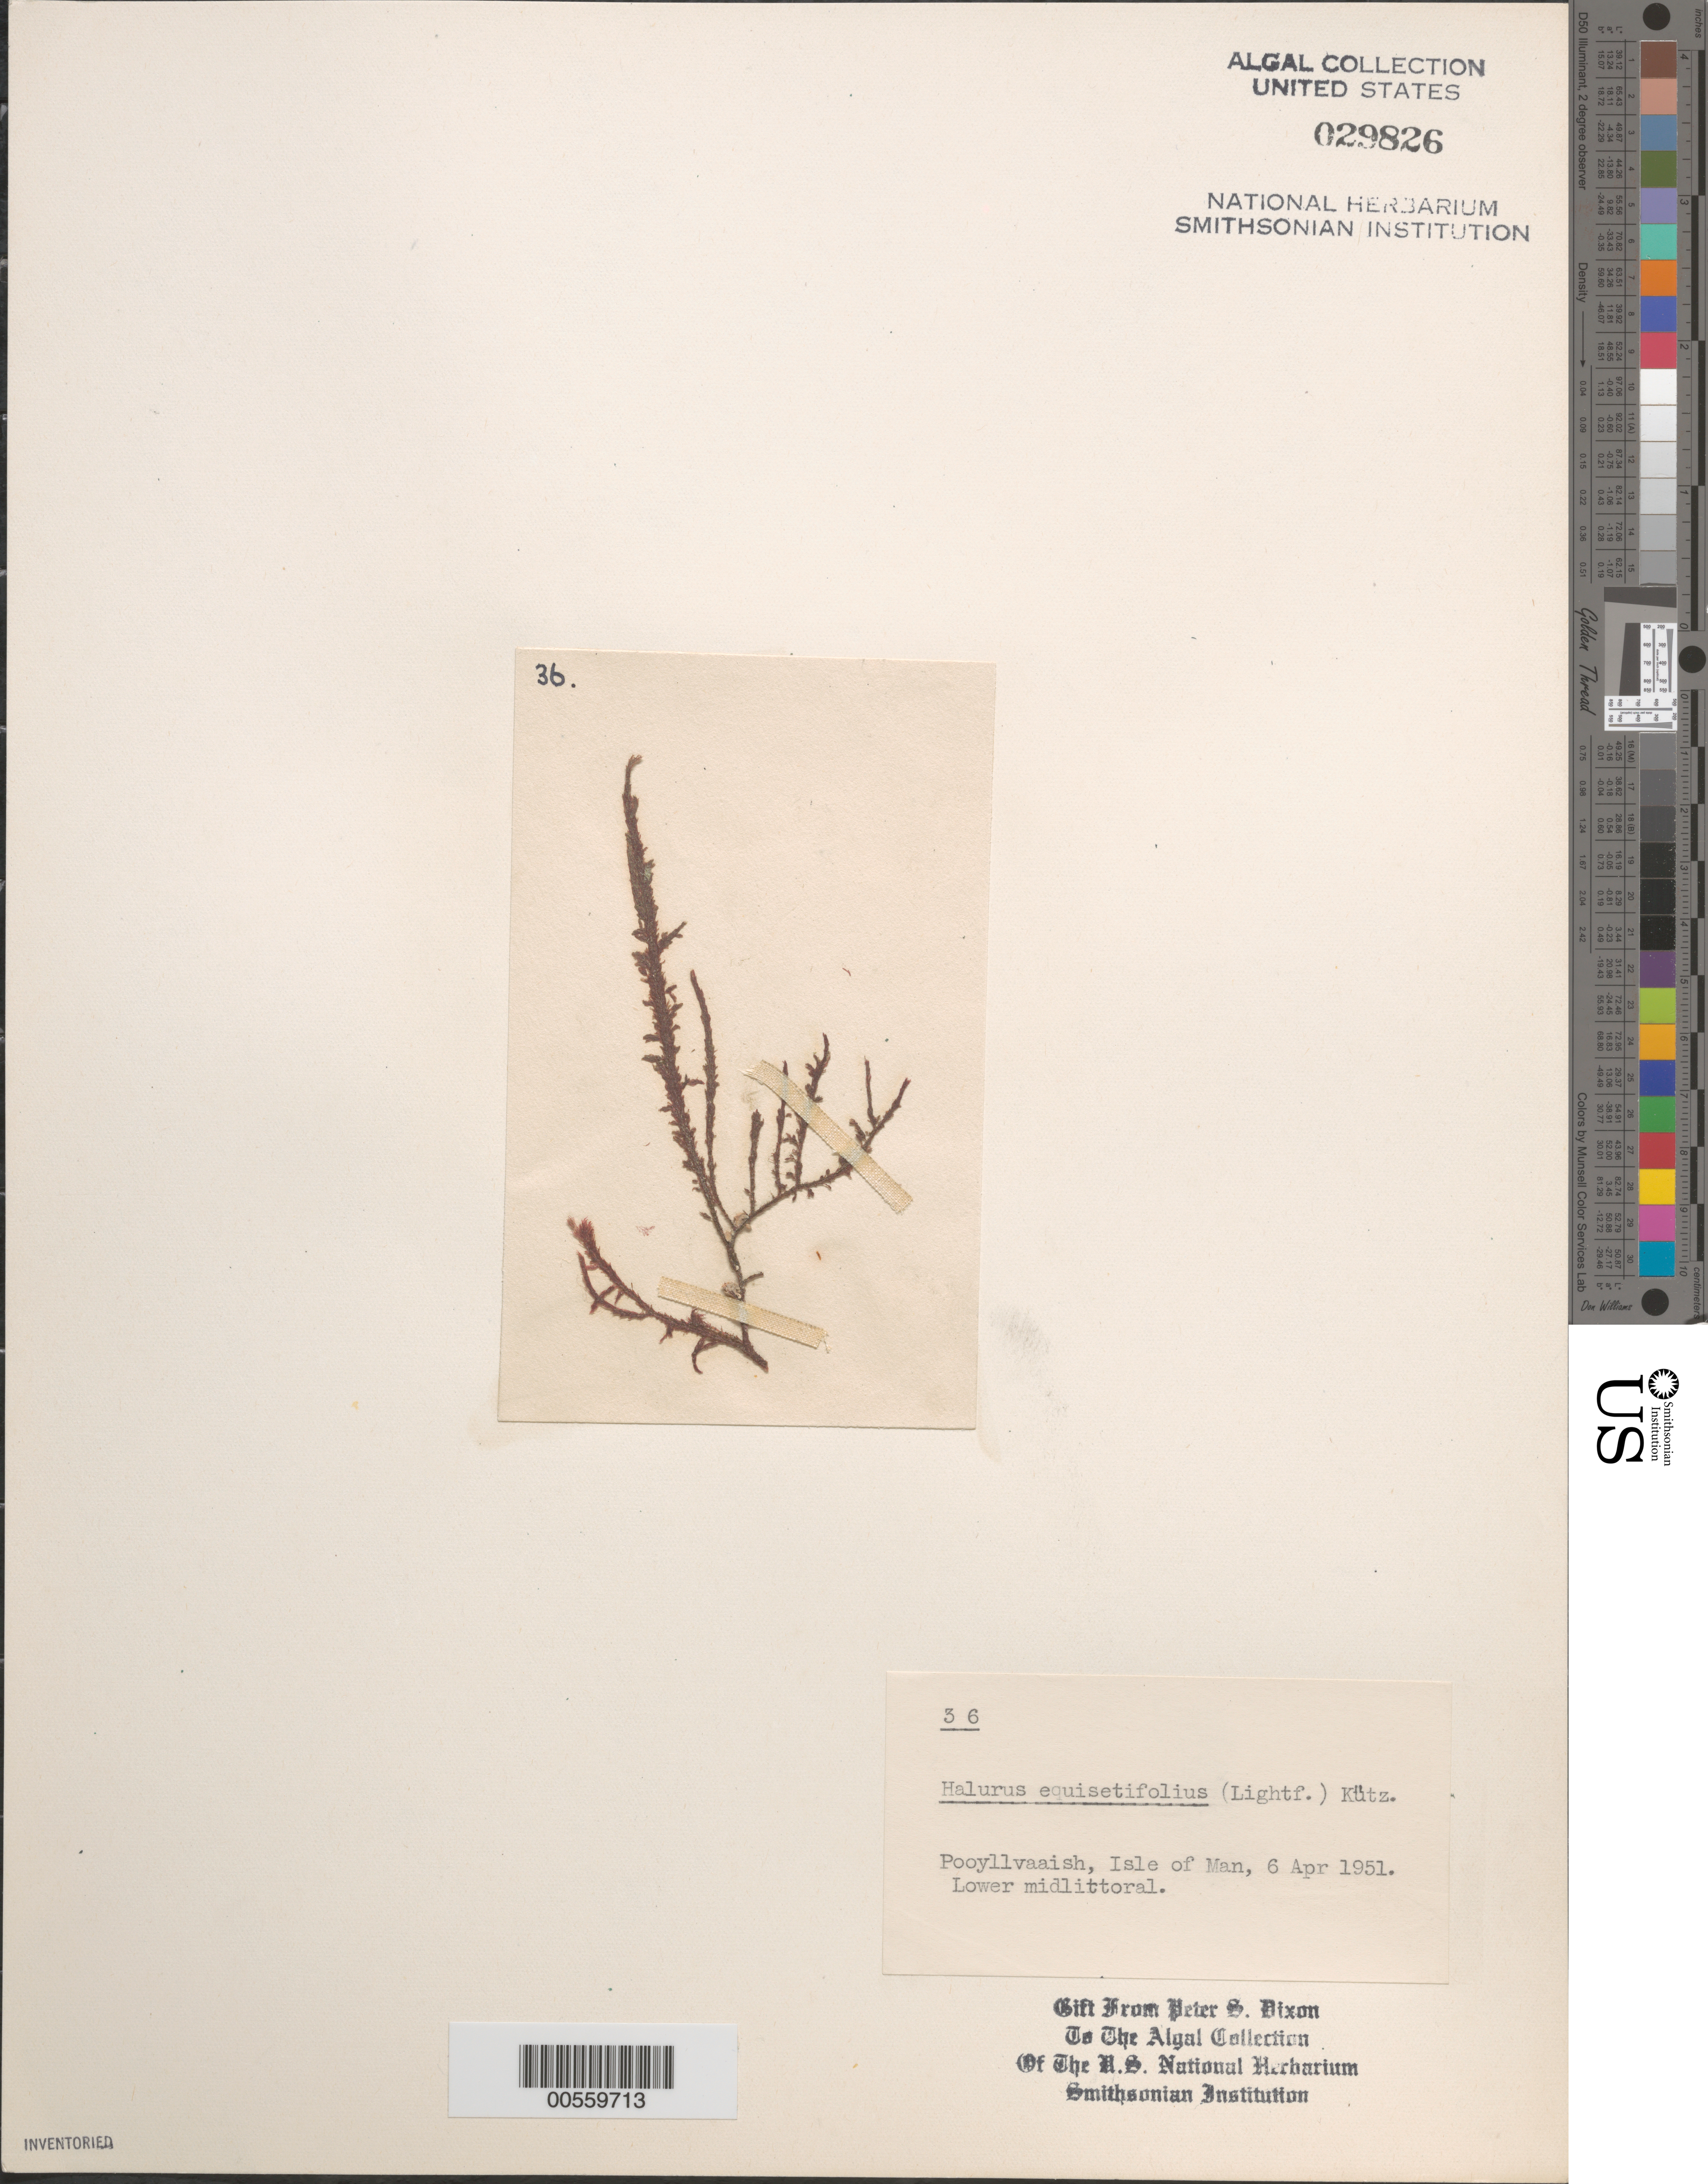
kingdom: Plantae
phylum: Rhodophyta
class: Florideophyceae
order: Ceramiales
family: Wrangeliaceae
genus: Halurus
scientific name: Halurus equisetifolius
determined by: Dixon, P. S.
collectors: P. S. Dixon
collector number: PSD 36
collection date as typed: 06 Apr 1951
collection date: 1951-04-06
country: United Kingdom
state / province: England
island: Isle of Man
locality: Pooyllvaaish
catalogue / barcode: US 29826